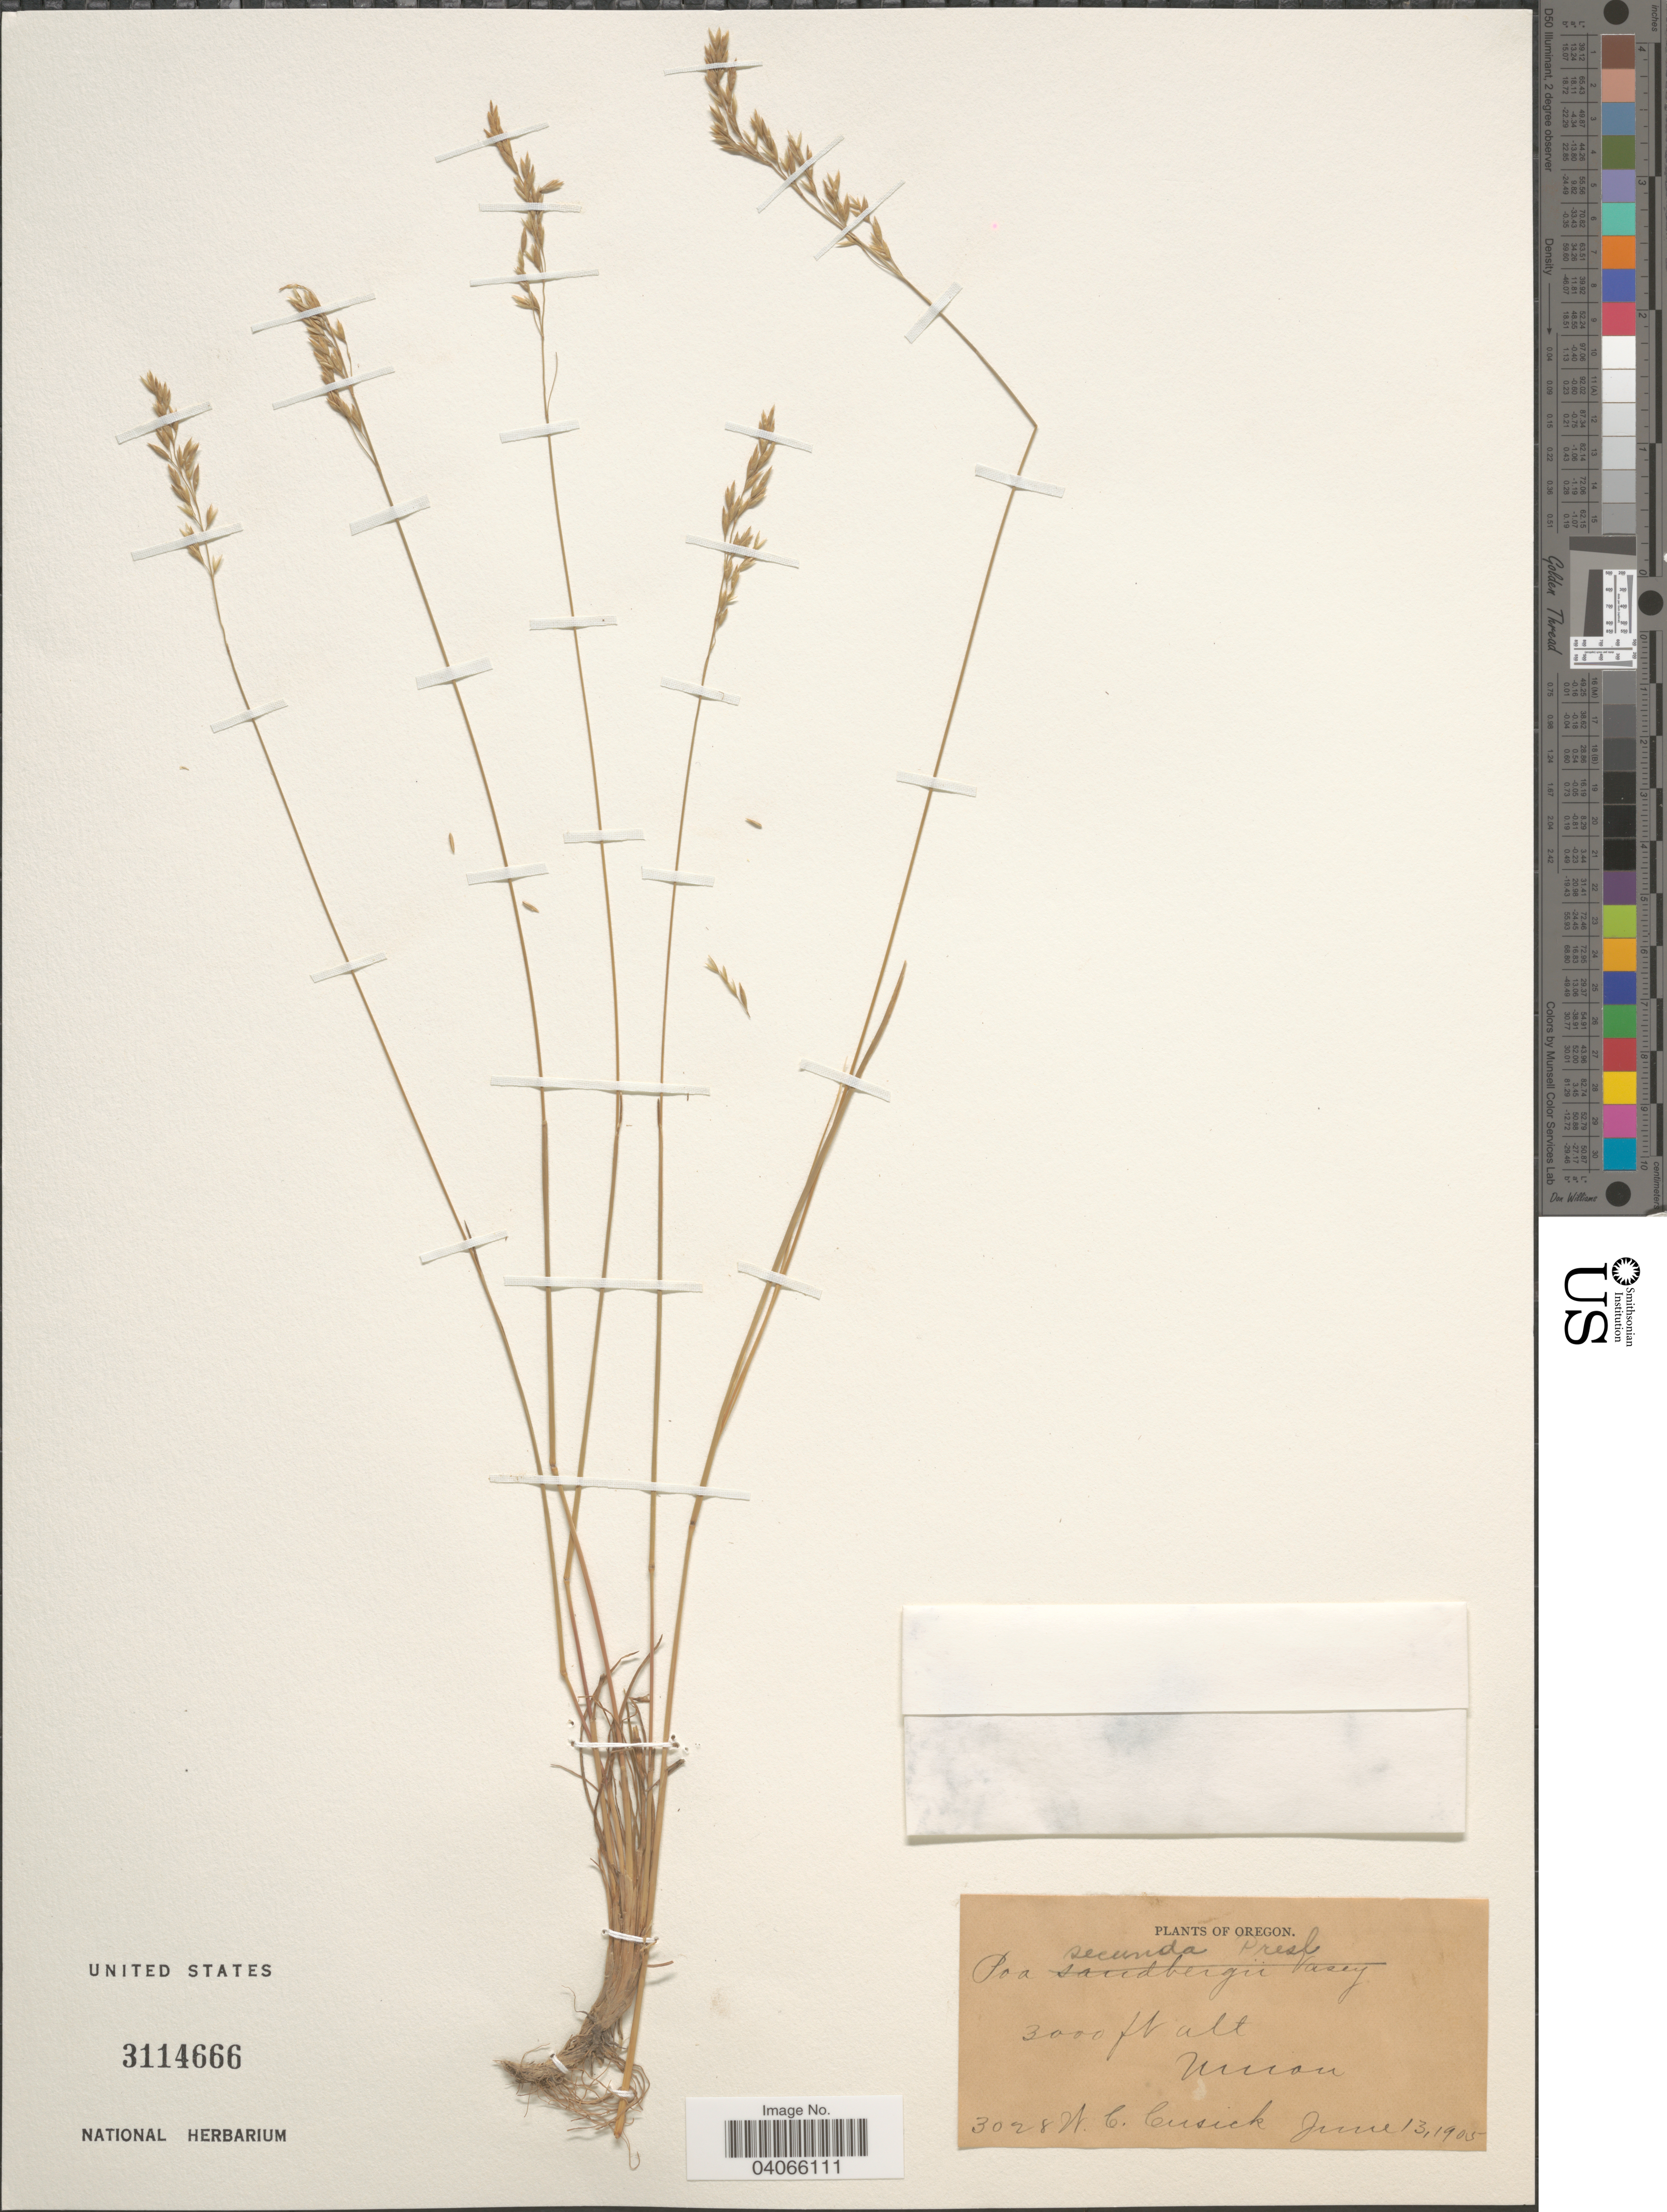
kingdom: Plantae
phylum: Tracheophyta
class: Liliopsida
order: Poales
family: Poaceae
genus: Poa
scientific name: Poa secunda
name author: J. Presl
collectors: W. C. Cusick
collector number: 3028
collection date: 1905-06-13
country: United States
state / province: Oregon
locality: Union.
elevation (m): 914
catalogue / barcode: US 3114666